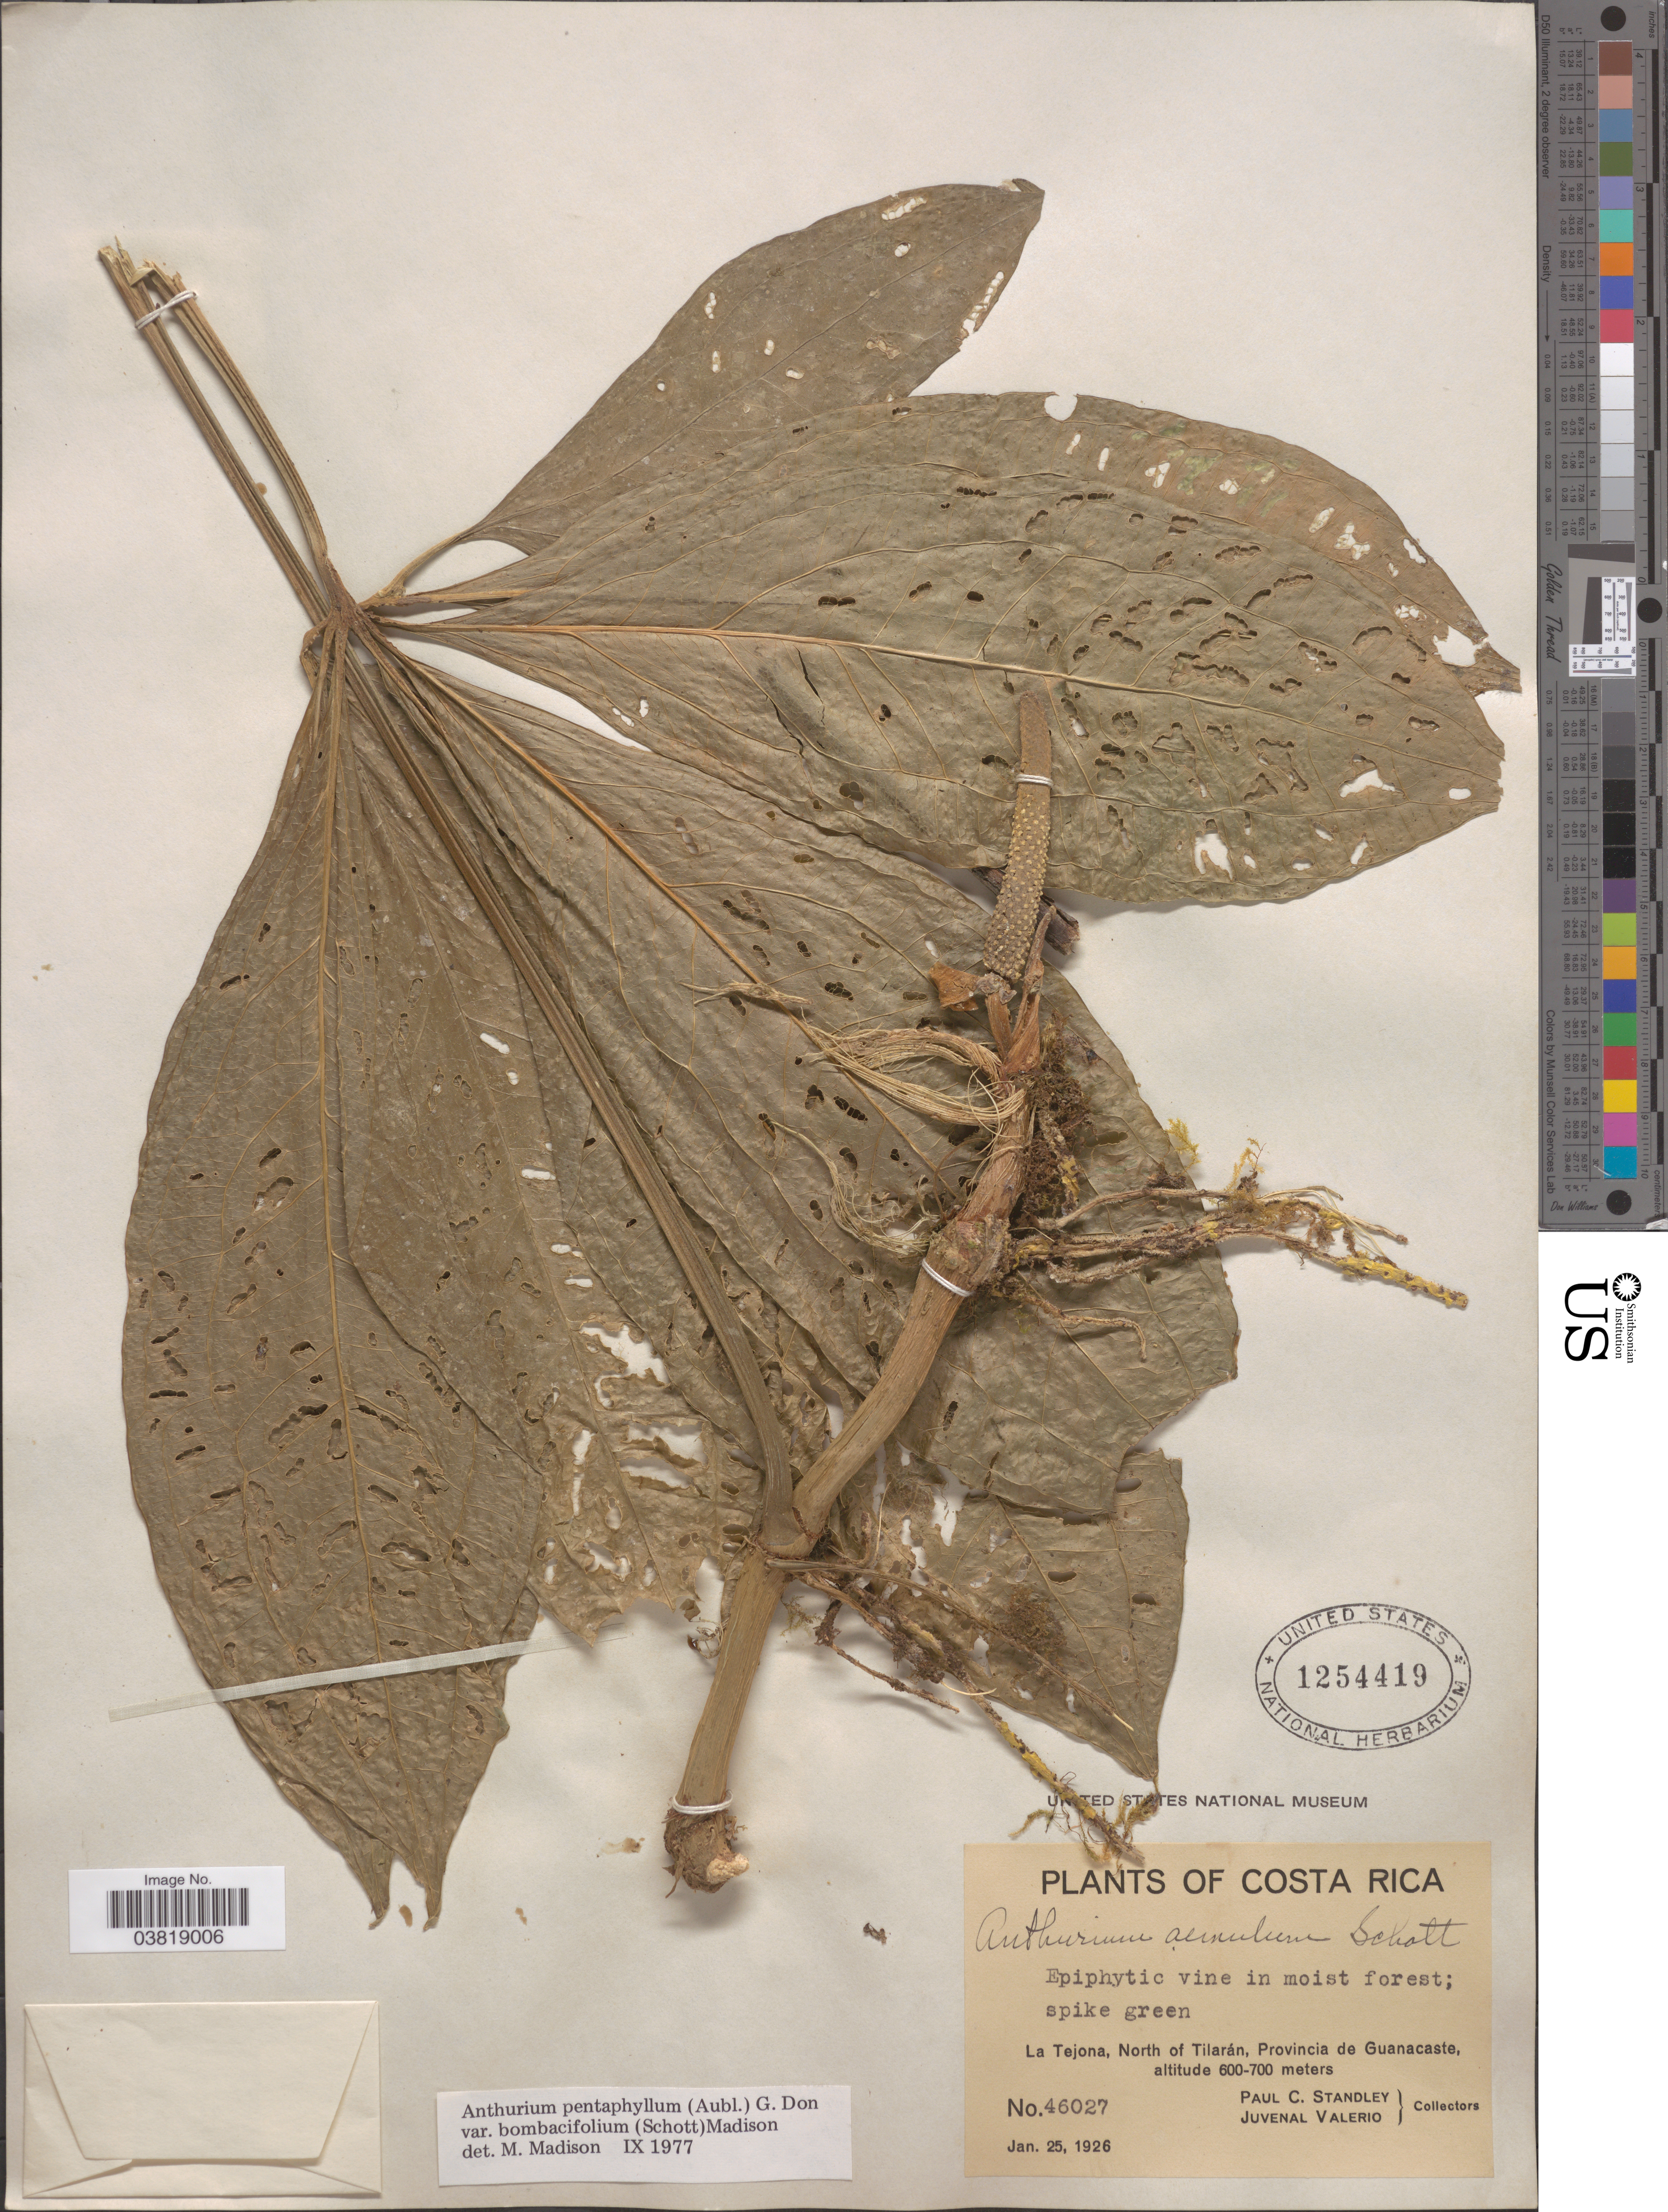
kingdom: Plantae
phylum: Tracheophyta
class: Liliopsida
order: Alismatales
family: Araceae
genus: Anthurium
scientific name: Anthurium pentaphyllum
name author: (Aubl.) G. Don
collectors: P. C. Standley & J. Valerio R.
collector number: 46027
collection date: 1926-01-25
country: Costa Rica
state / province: Guanacaste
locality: La Tejona, North of Tilarán.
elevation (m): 600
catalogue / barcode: US 1254419